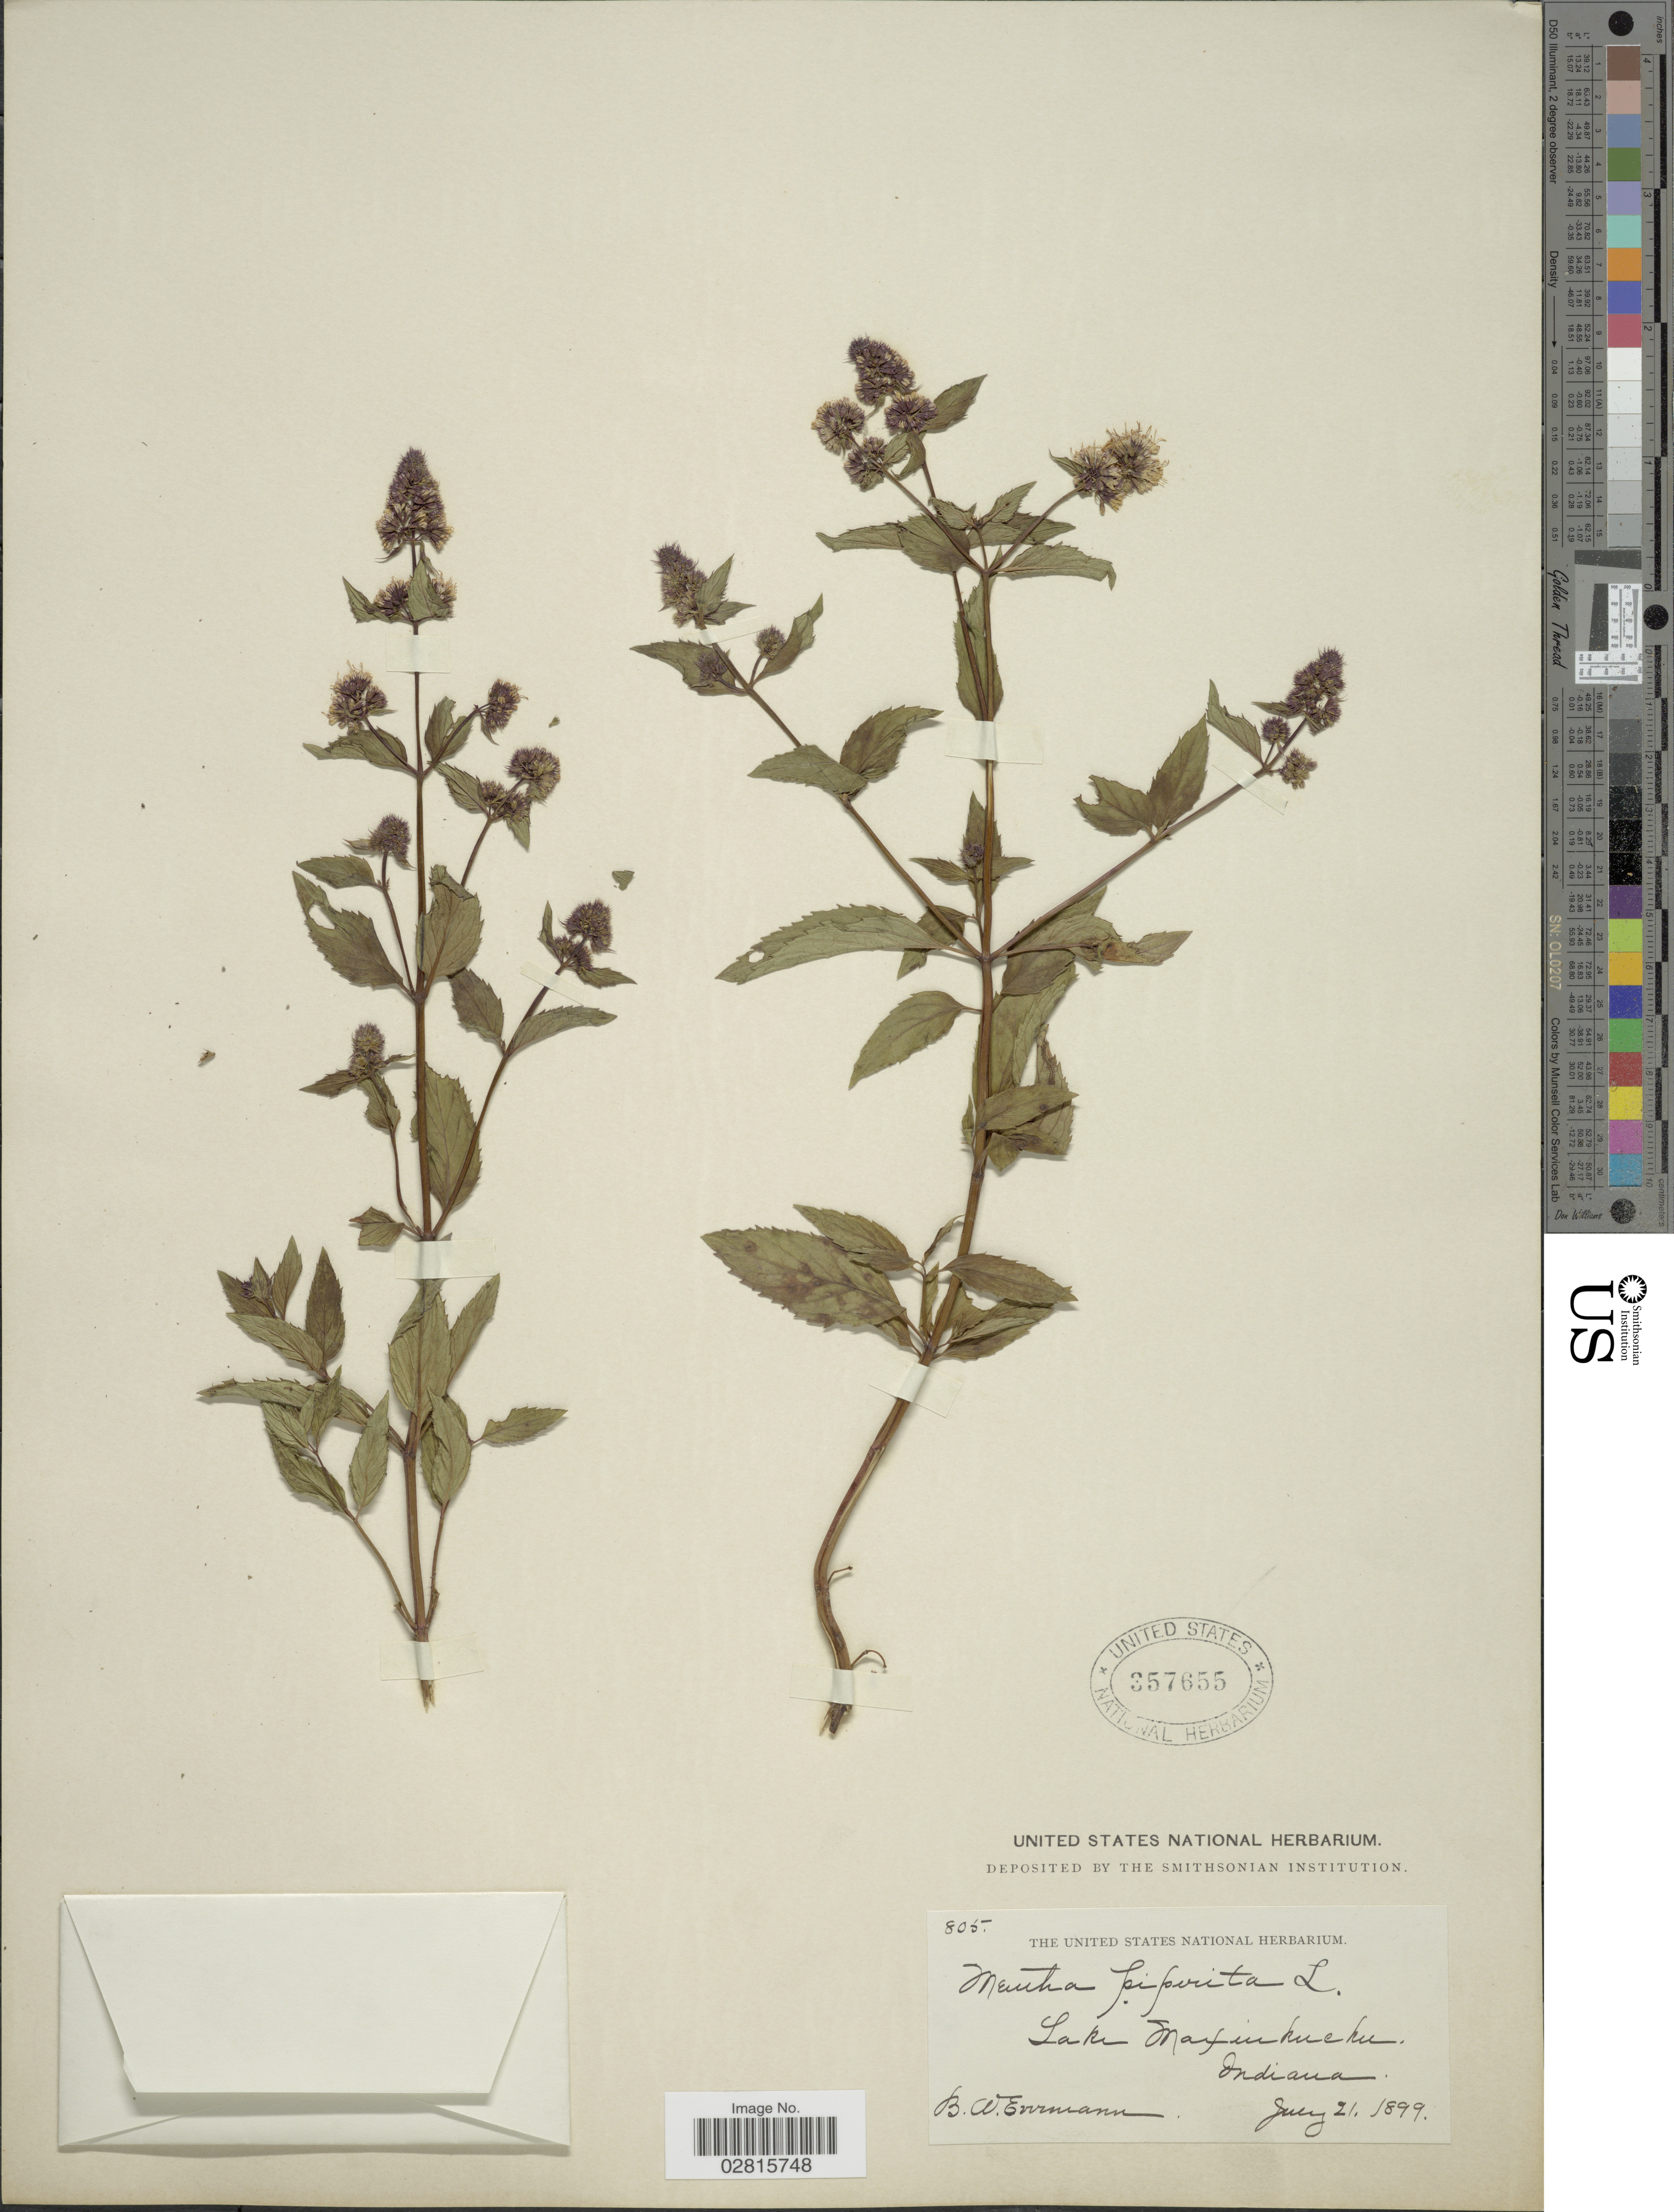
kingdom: Plantae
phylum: Tracheophyta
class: Magnoliopsida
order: Lamiales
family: Lamiaceae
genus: Mentha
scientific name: Mentha x piperita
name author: L.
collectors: B. W. Evermann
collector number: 805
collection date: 1899-07-21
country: United States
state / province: Indiana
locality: Lake Maxinkuckee.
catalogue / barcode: US 357655